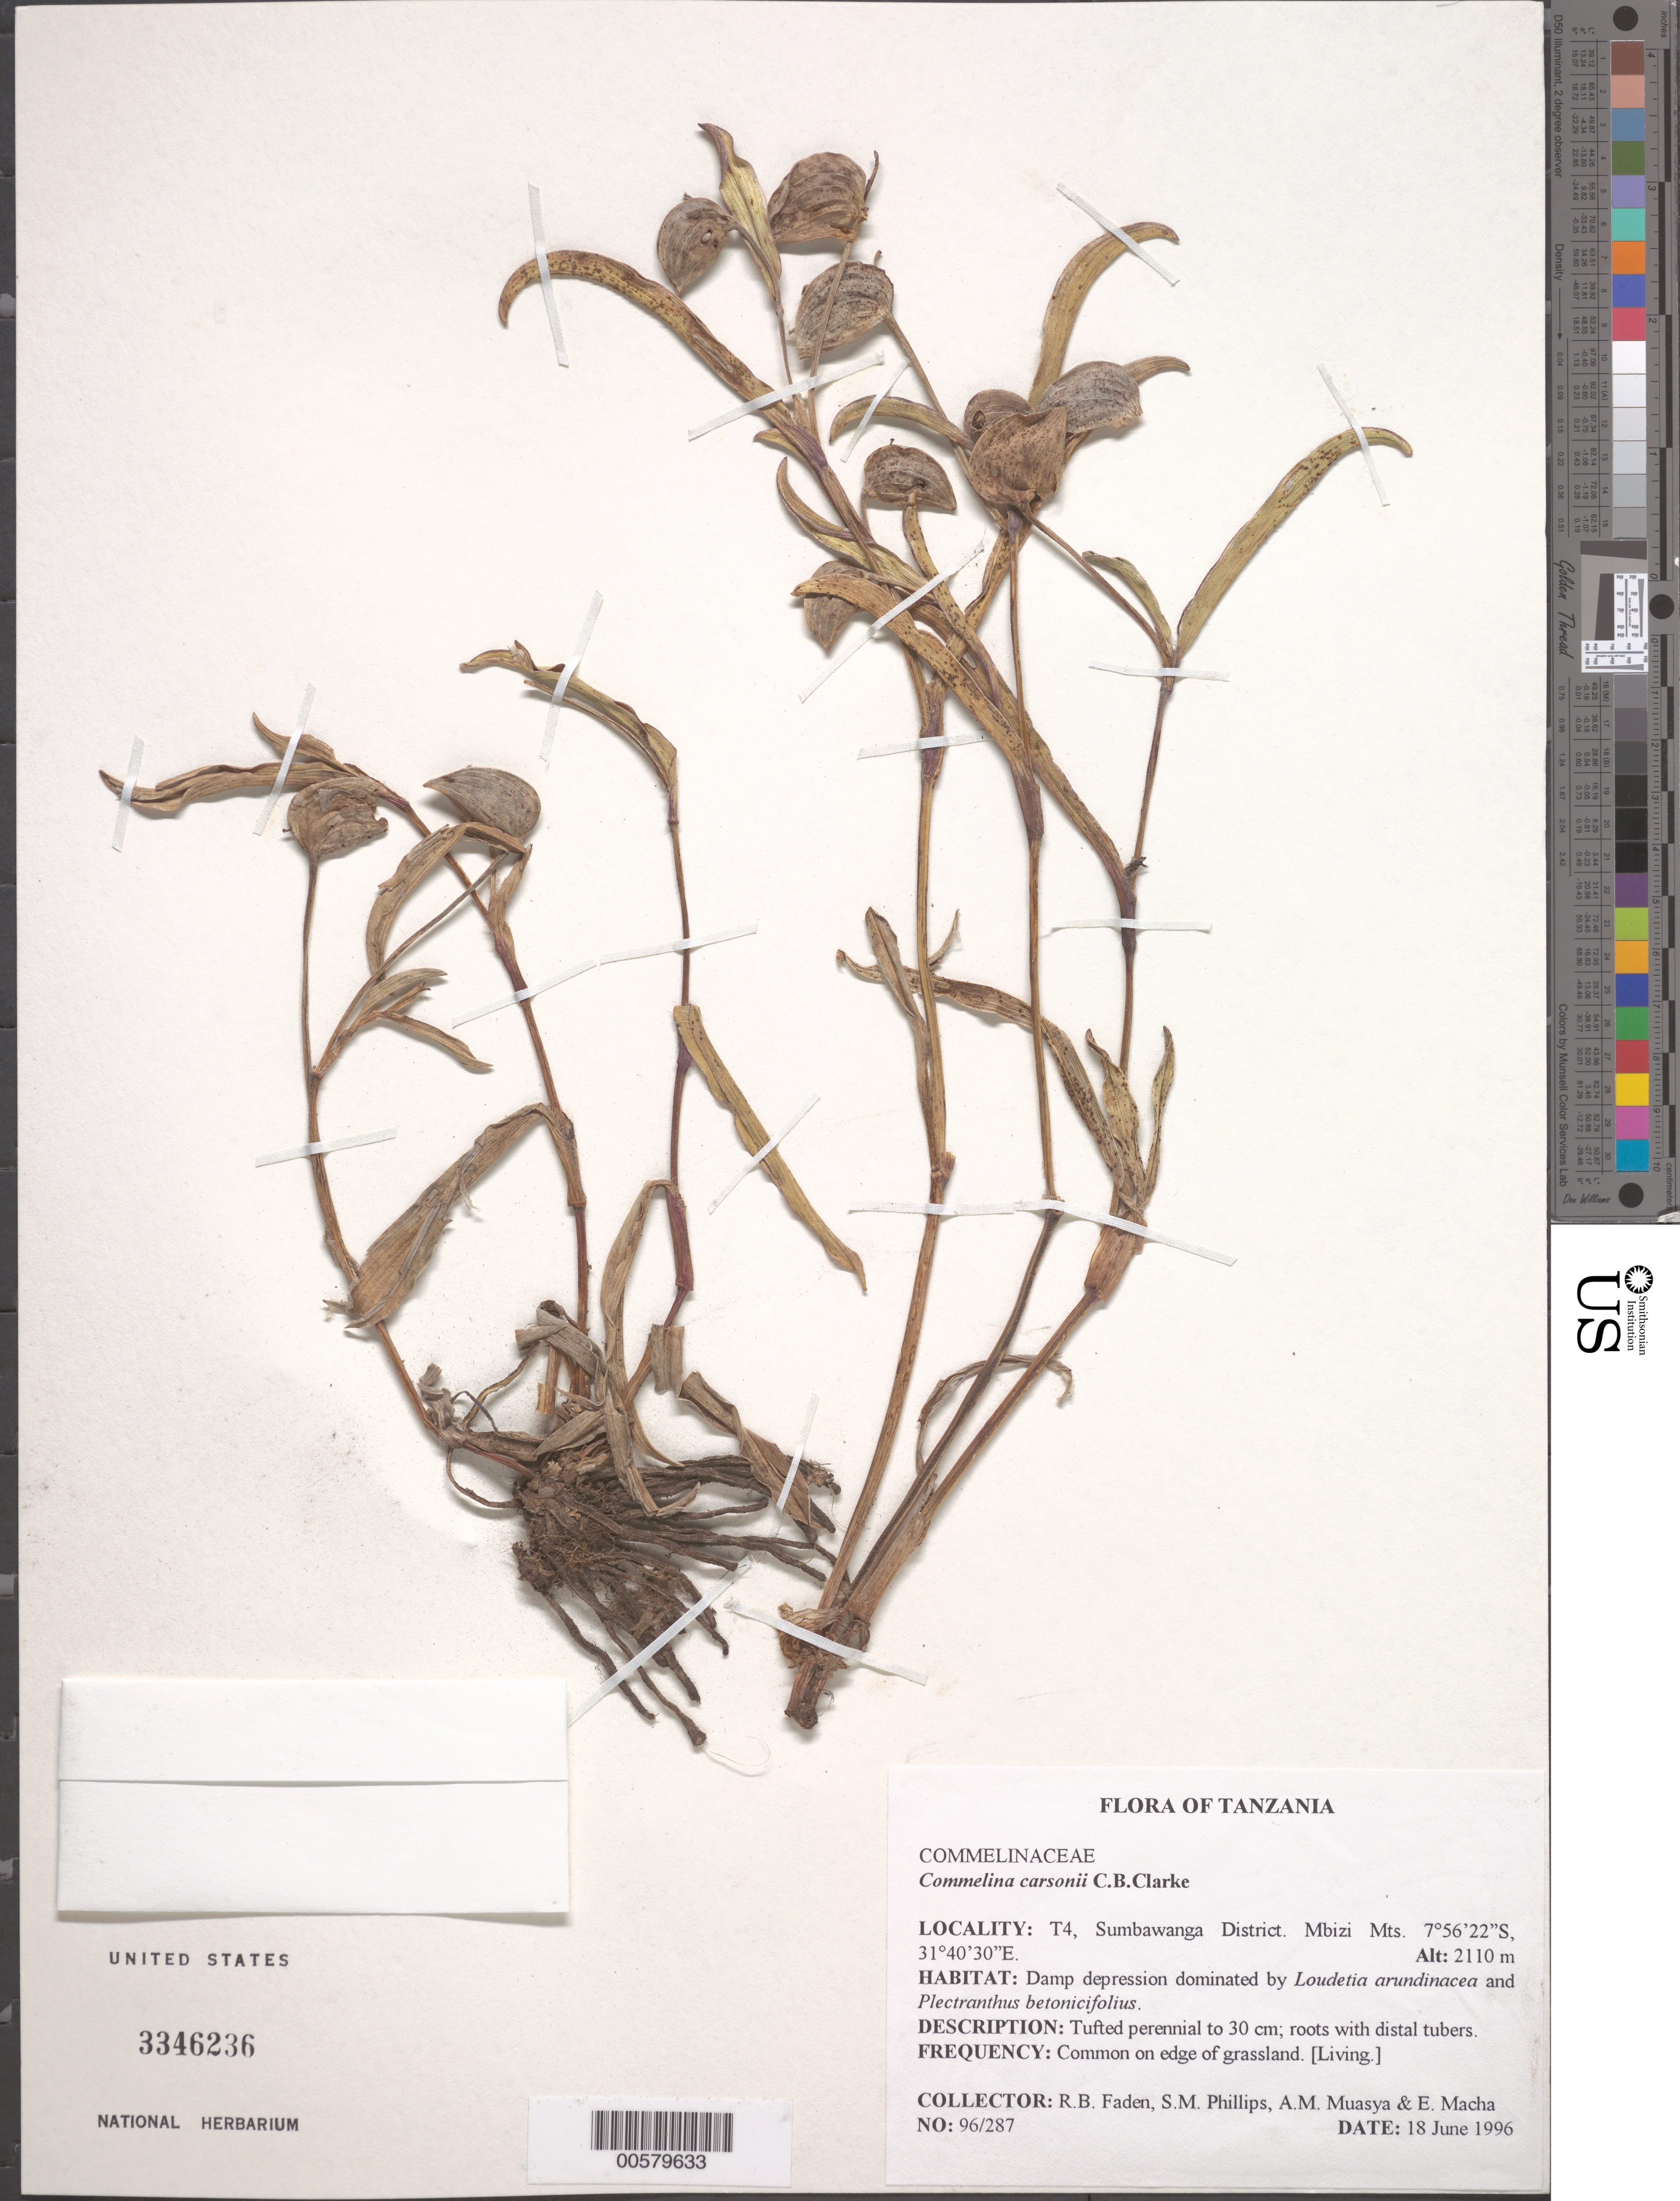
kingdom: Plantae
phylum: Tracheophyta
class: Liliopsida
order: Commelinales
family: Commelinaceae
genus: Commelina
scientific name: Commelina carsonii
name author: C.B. Clarke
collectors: R. B. Faden, S. M. Phillips, A. Muasya & E. Macha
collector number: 96/287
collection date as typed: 18 Jun 1996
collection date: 1996-06-18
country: Tanzania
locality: T4, sumbawanga dist., mbizi mts.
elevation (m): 2110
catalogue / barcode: US 3346236